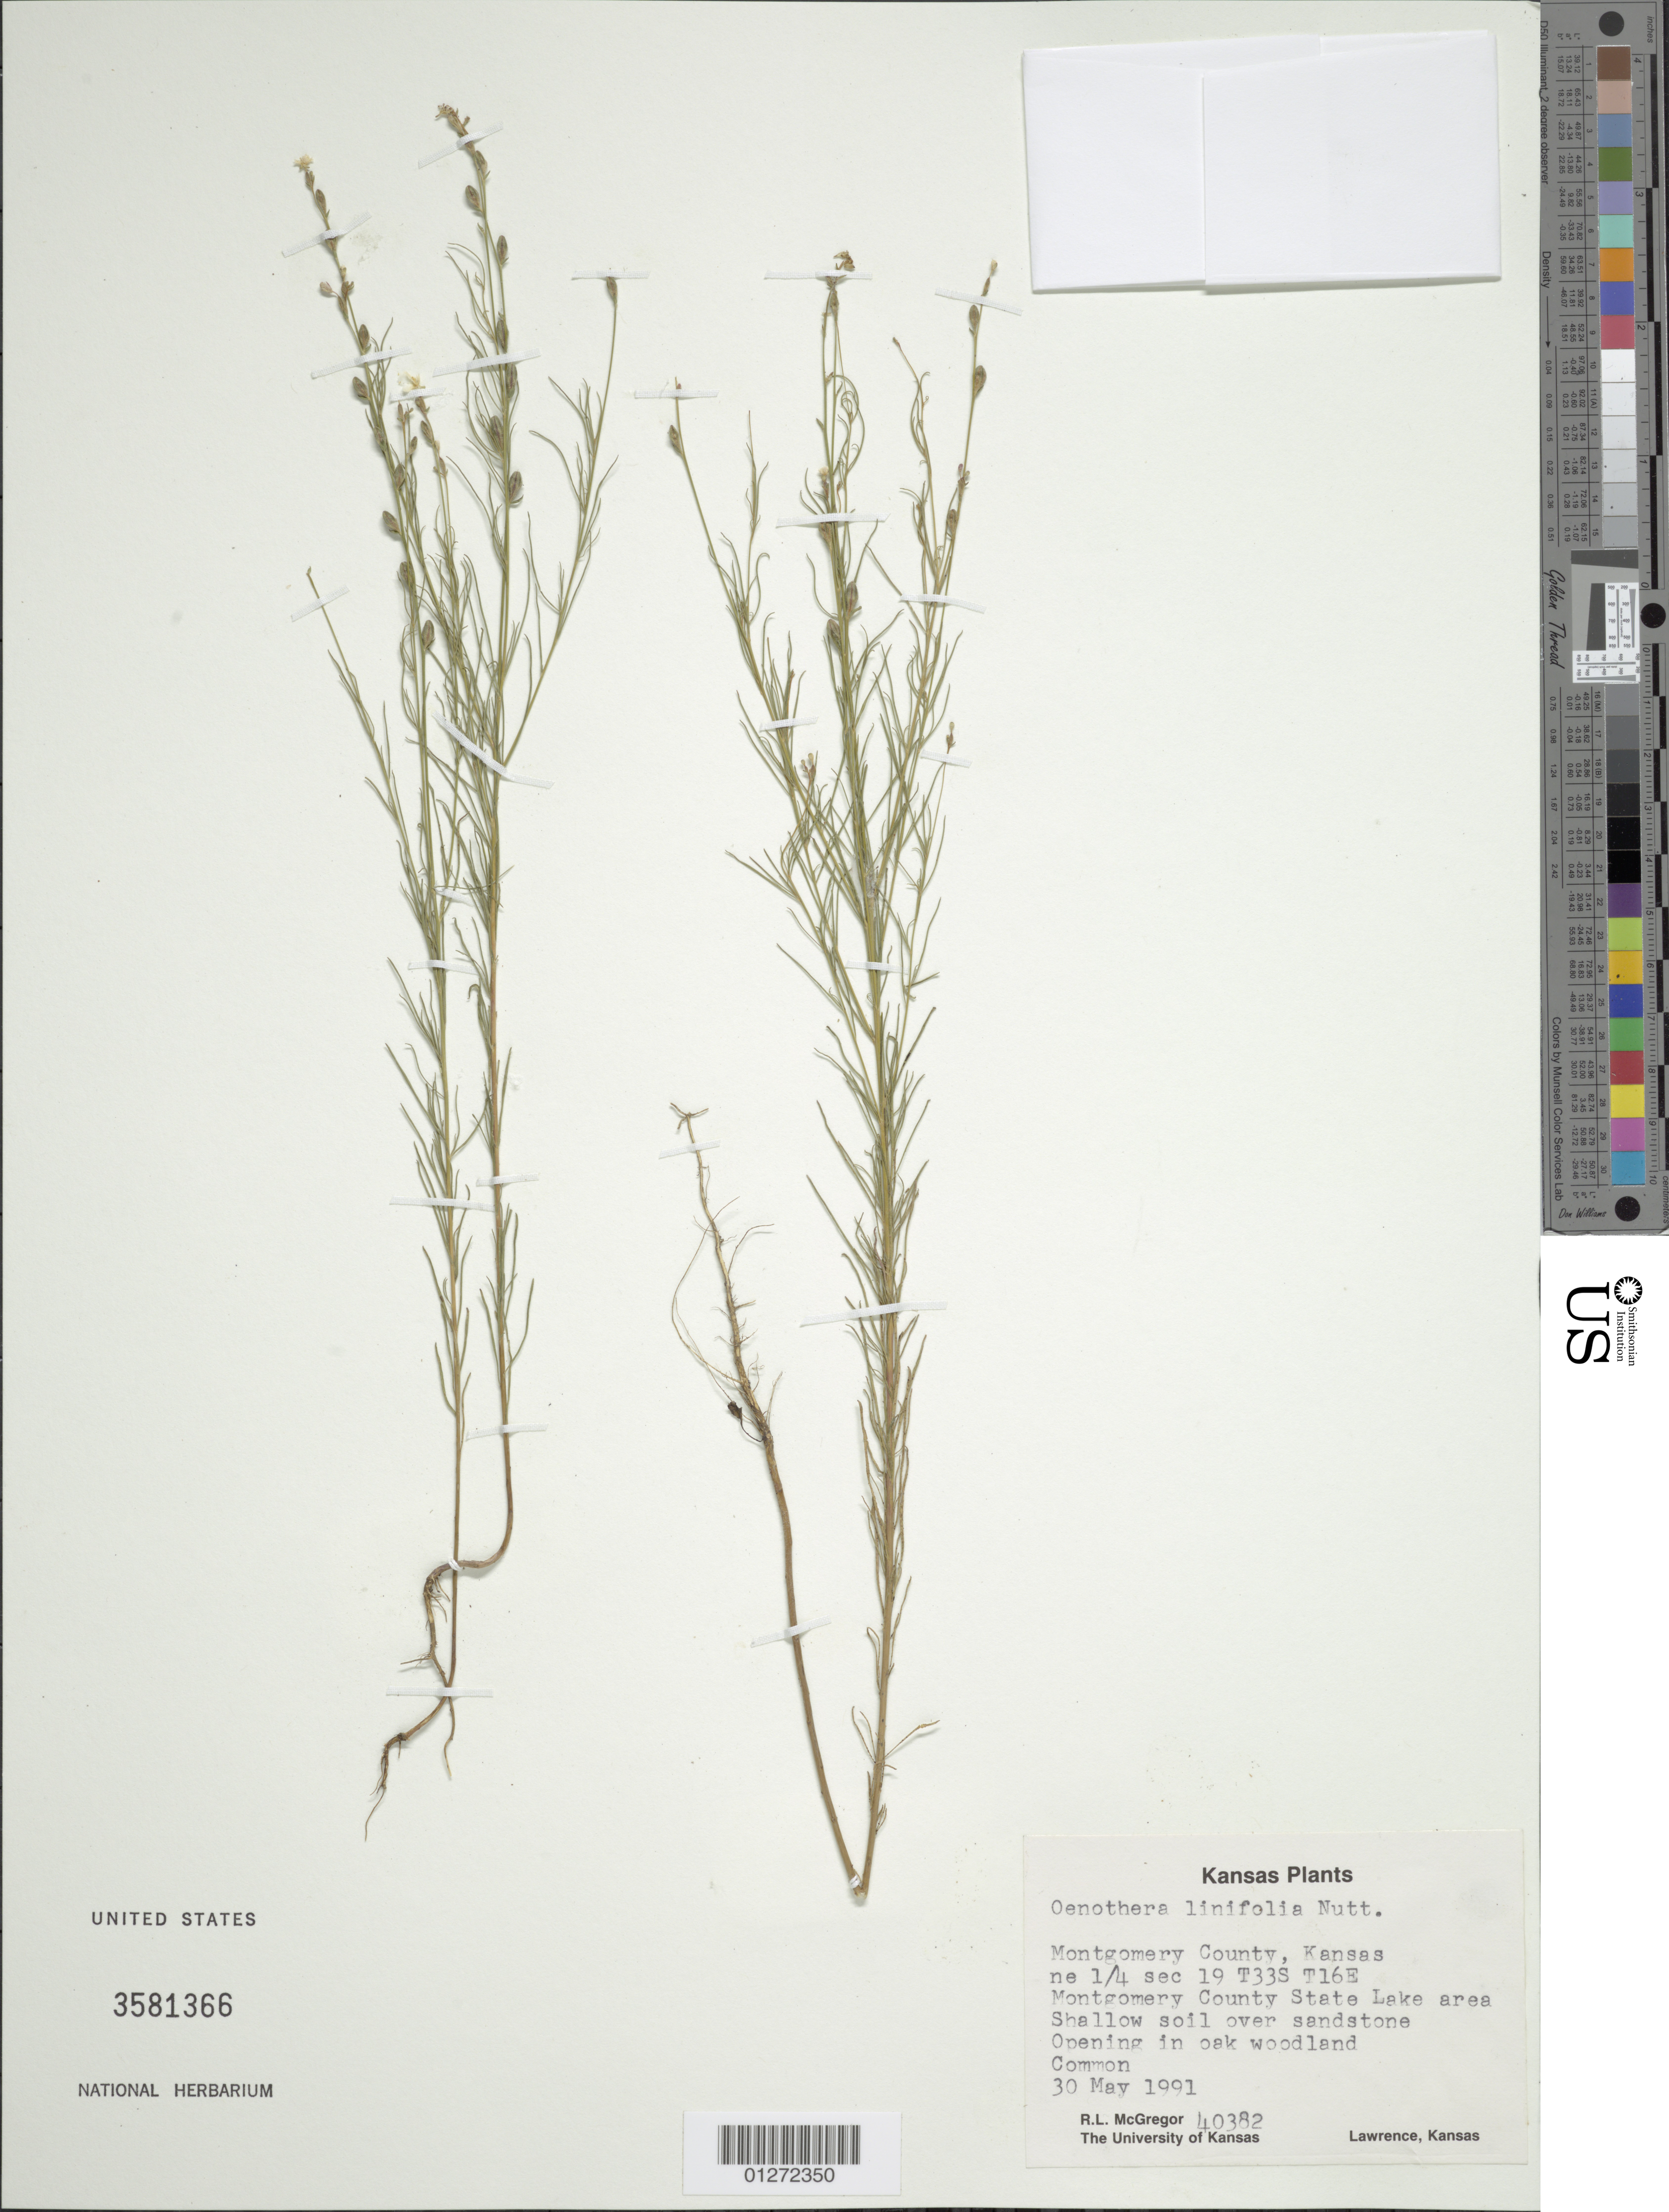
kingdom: Plantae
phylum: Tracheophyta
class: Magnoliopsida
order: Myrtales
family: Onagraceae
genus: Oenothera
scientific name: Oenothera linifolia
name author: Nutt.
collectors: R. L. McGregor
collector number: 40382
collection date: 1991-05-30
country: United States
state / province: Kansas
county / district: Montgomery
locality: Montgomery County State Lake area.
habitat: Shallow soil over sandstone.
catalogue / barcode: US 3581366